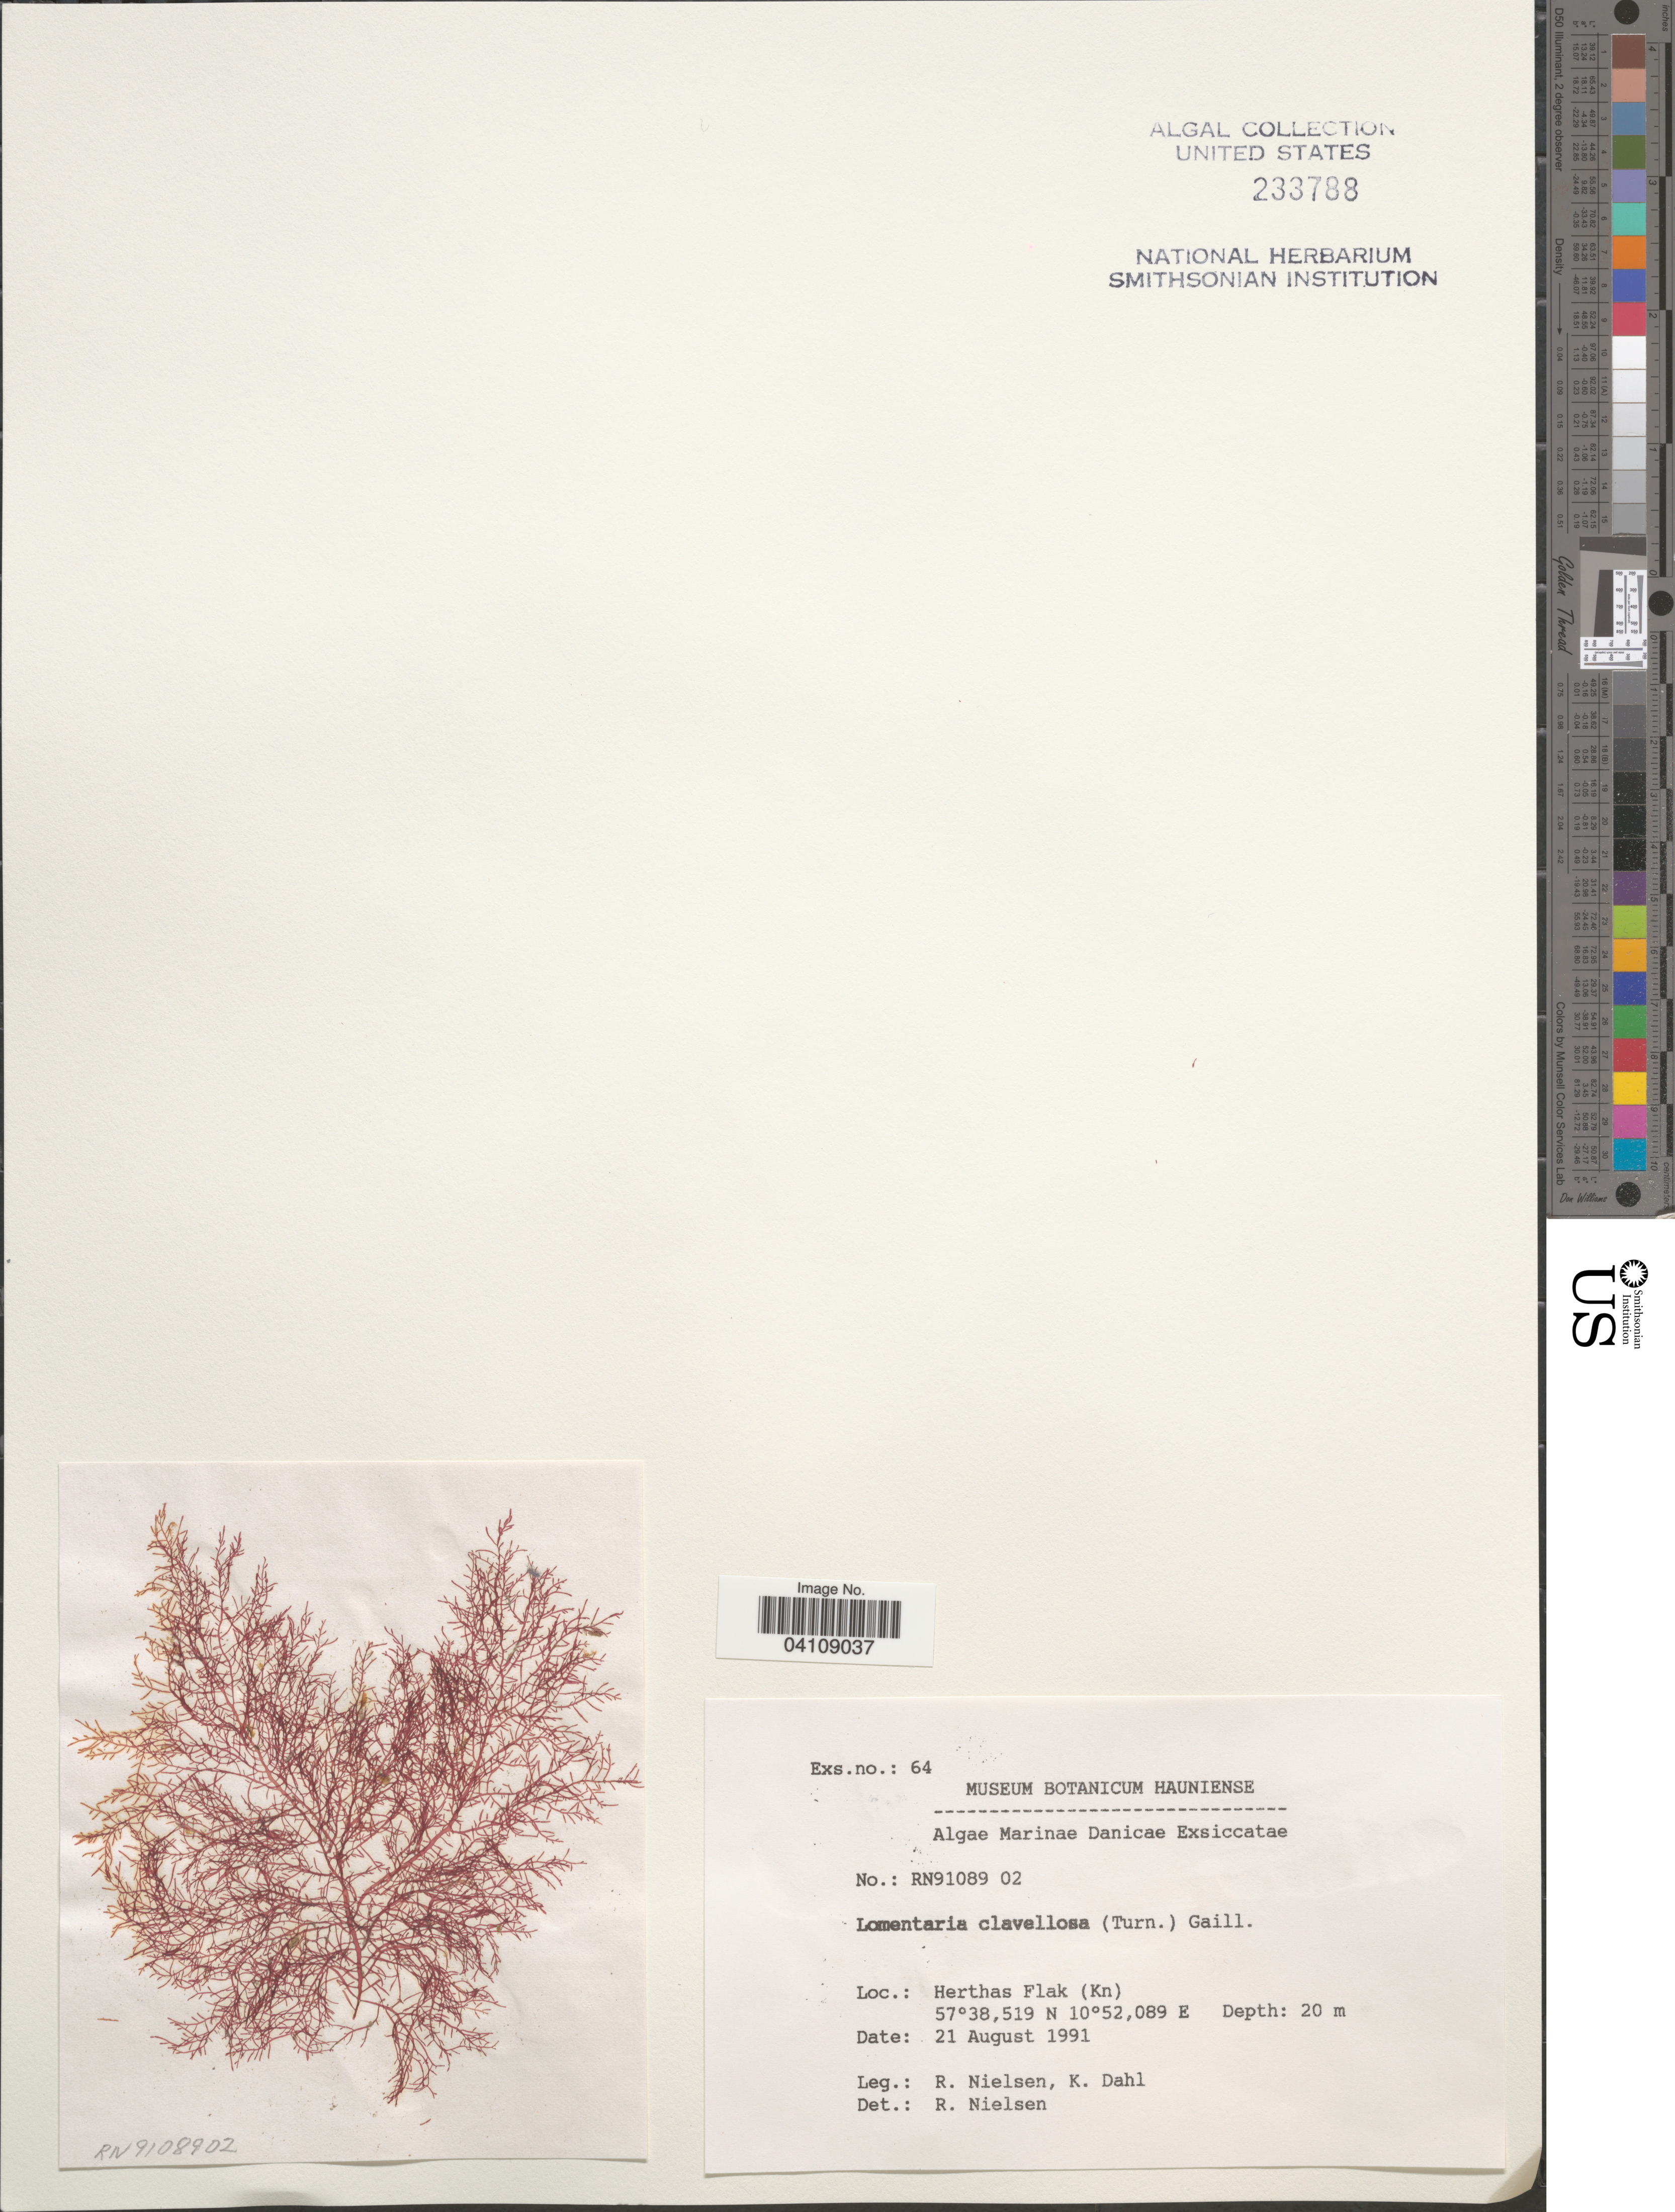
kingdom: Plantae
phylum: Rhodophyta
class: Florideophyceae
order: Rhodymeniales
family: Lomentariaceae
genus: Lomentaria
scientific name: Lomentaria clavellosa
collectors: R. Nielsen & K. Dahl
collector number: RN91089 02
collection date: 1991-08-21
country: Denmark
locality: Danicae. Herthas Flak (Kn).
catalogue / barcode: US 233788